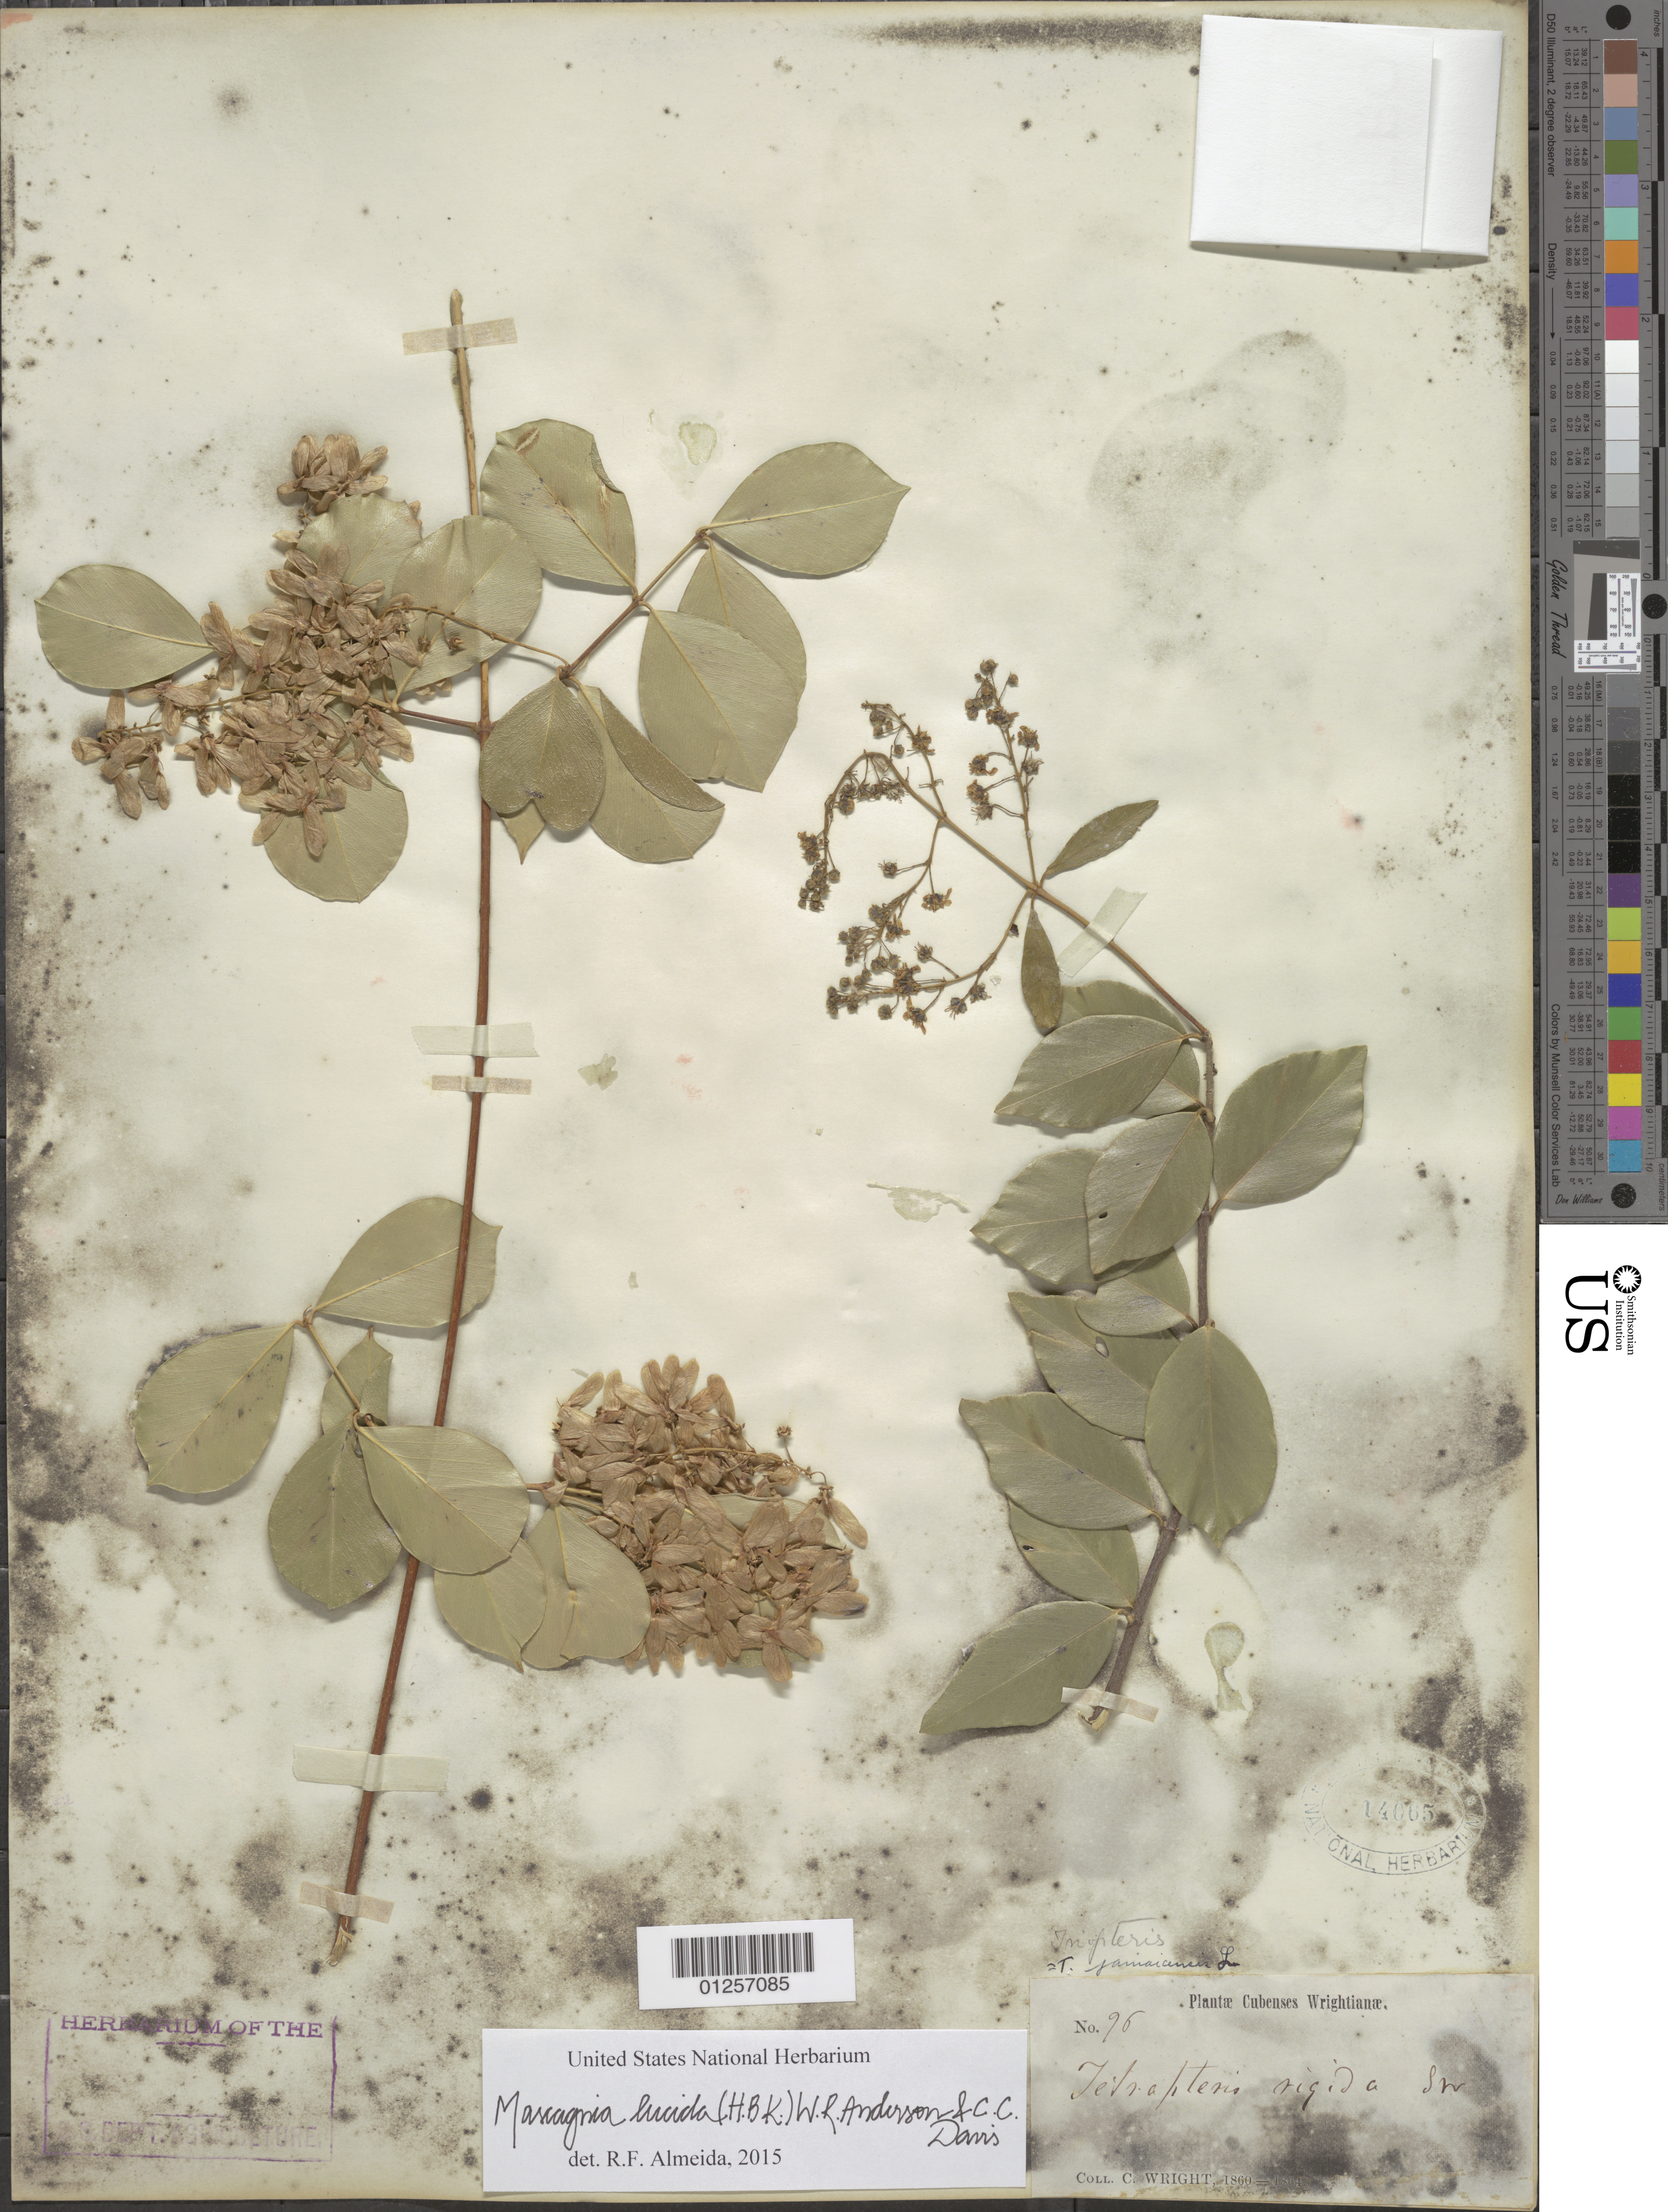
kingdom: Plantae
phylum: Tracheophyta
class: Magnoliopsida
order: Malpighiales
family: Malpighiaceae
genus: Mascagnia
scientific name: Mascagnia lucida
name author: (Kunth) W.R. Anderson & C. Davis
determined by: De Almeida, R. F., (HUEFS), Universidade Estadual de Feira de Santana (BRAZIL)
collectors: C. Wright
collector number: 96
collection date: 1860/1864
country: Cuba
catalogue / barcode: US 14065